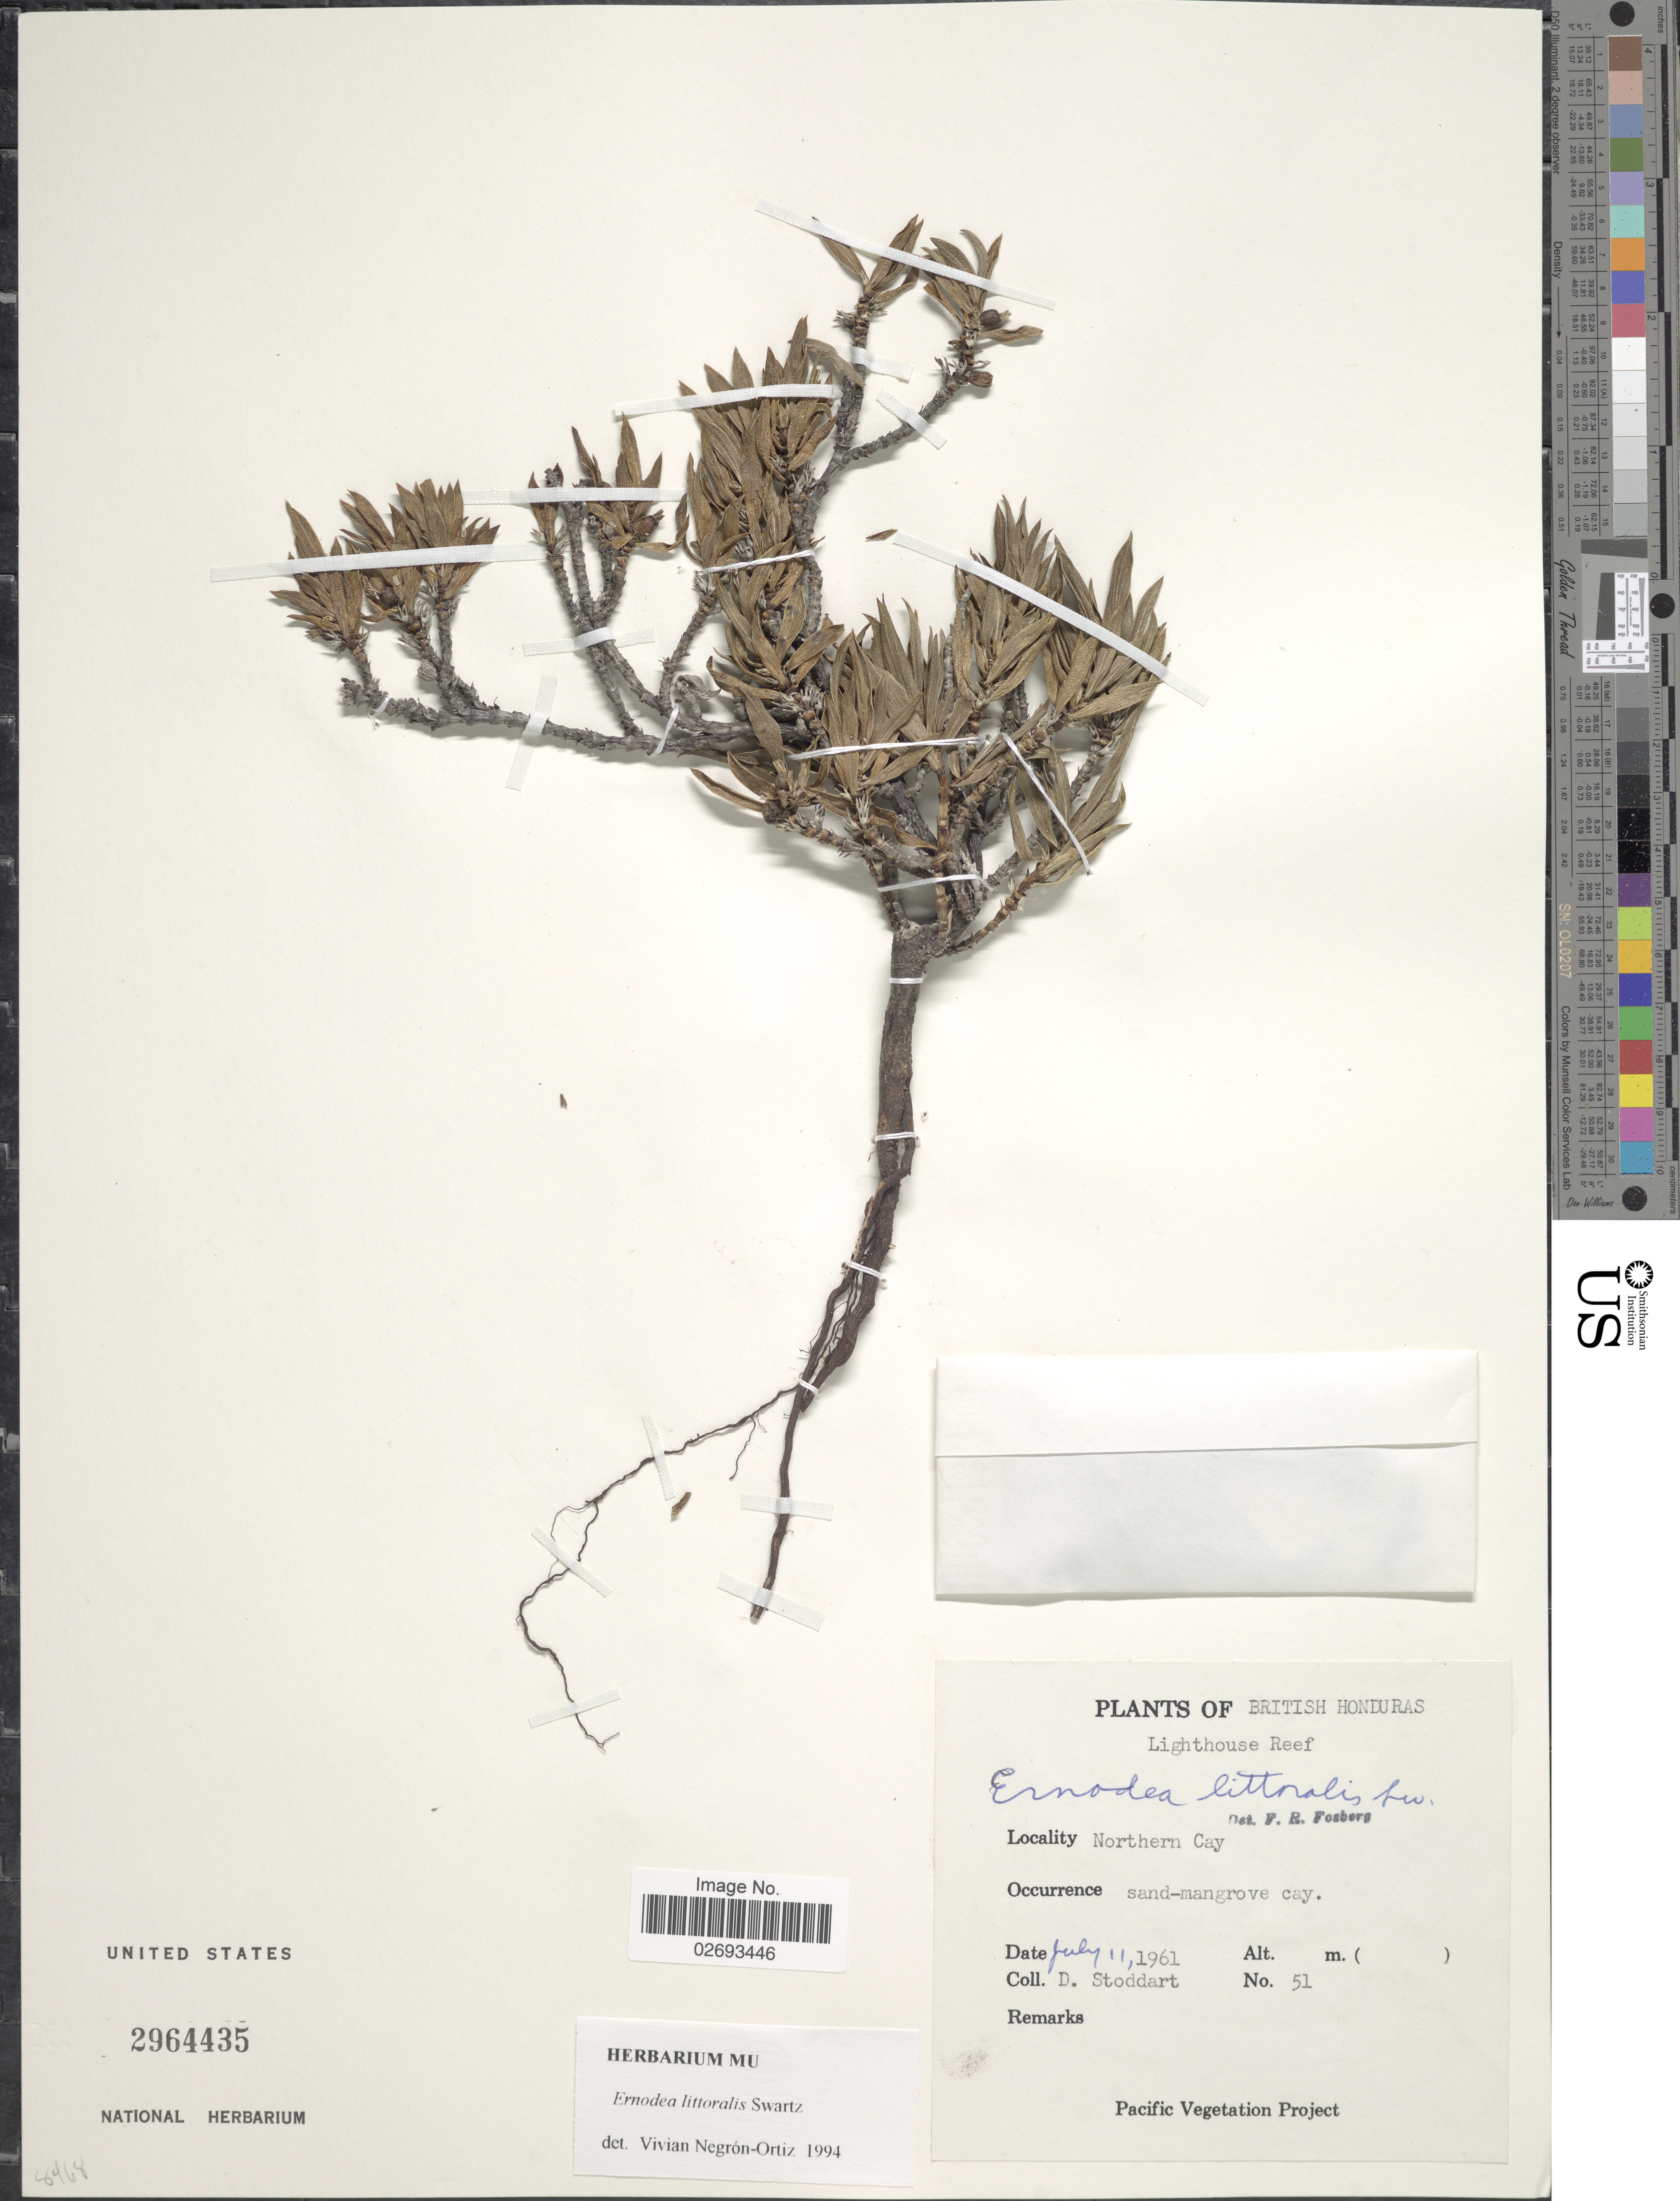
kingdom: Plantae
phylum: Tracheophyta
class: Magnoliopsida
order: Gentianales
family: Rubiaceae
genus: Ernodea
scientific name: Ernodea littoralis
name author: Sw.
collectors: D. R. Stoddart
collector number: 51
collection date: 1961-07-11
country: Belize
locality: British Honduras. Lighthouse Reef, Northern Cay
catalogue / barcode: US 2964435